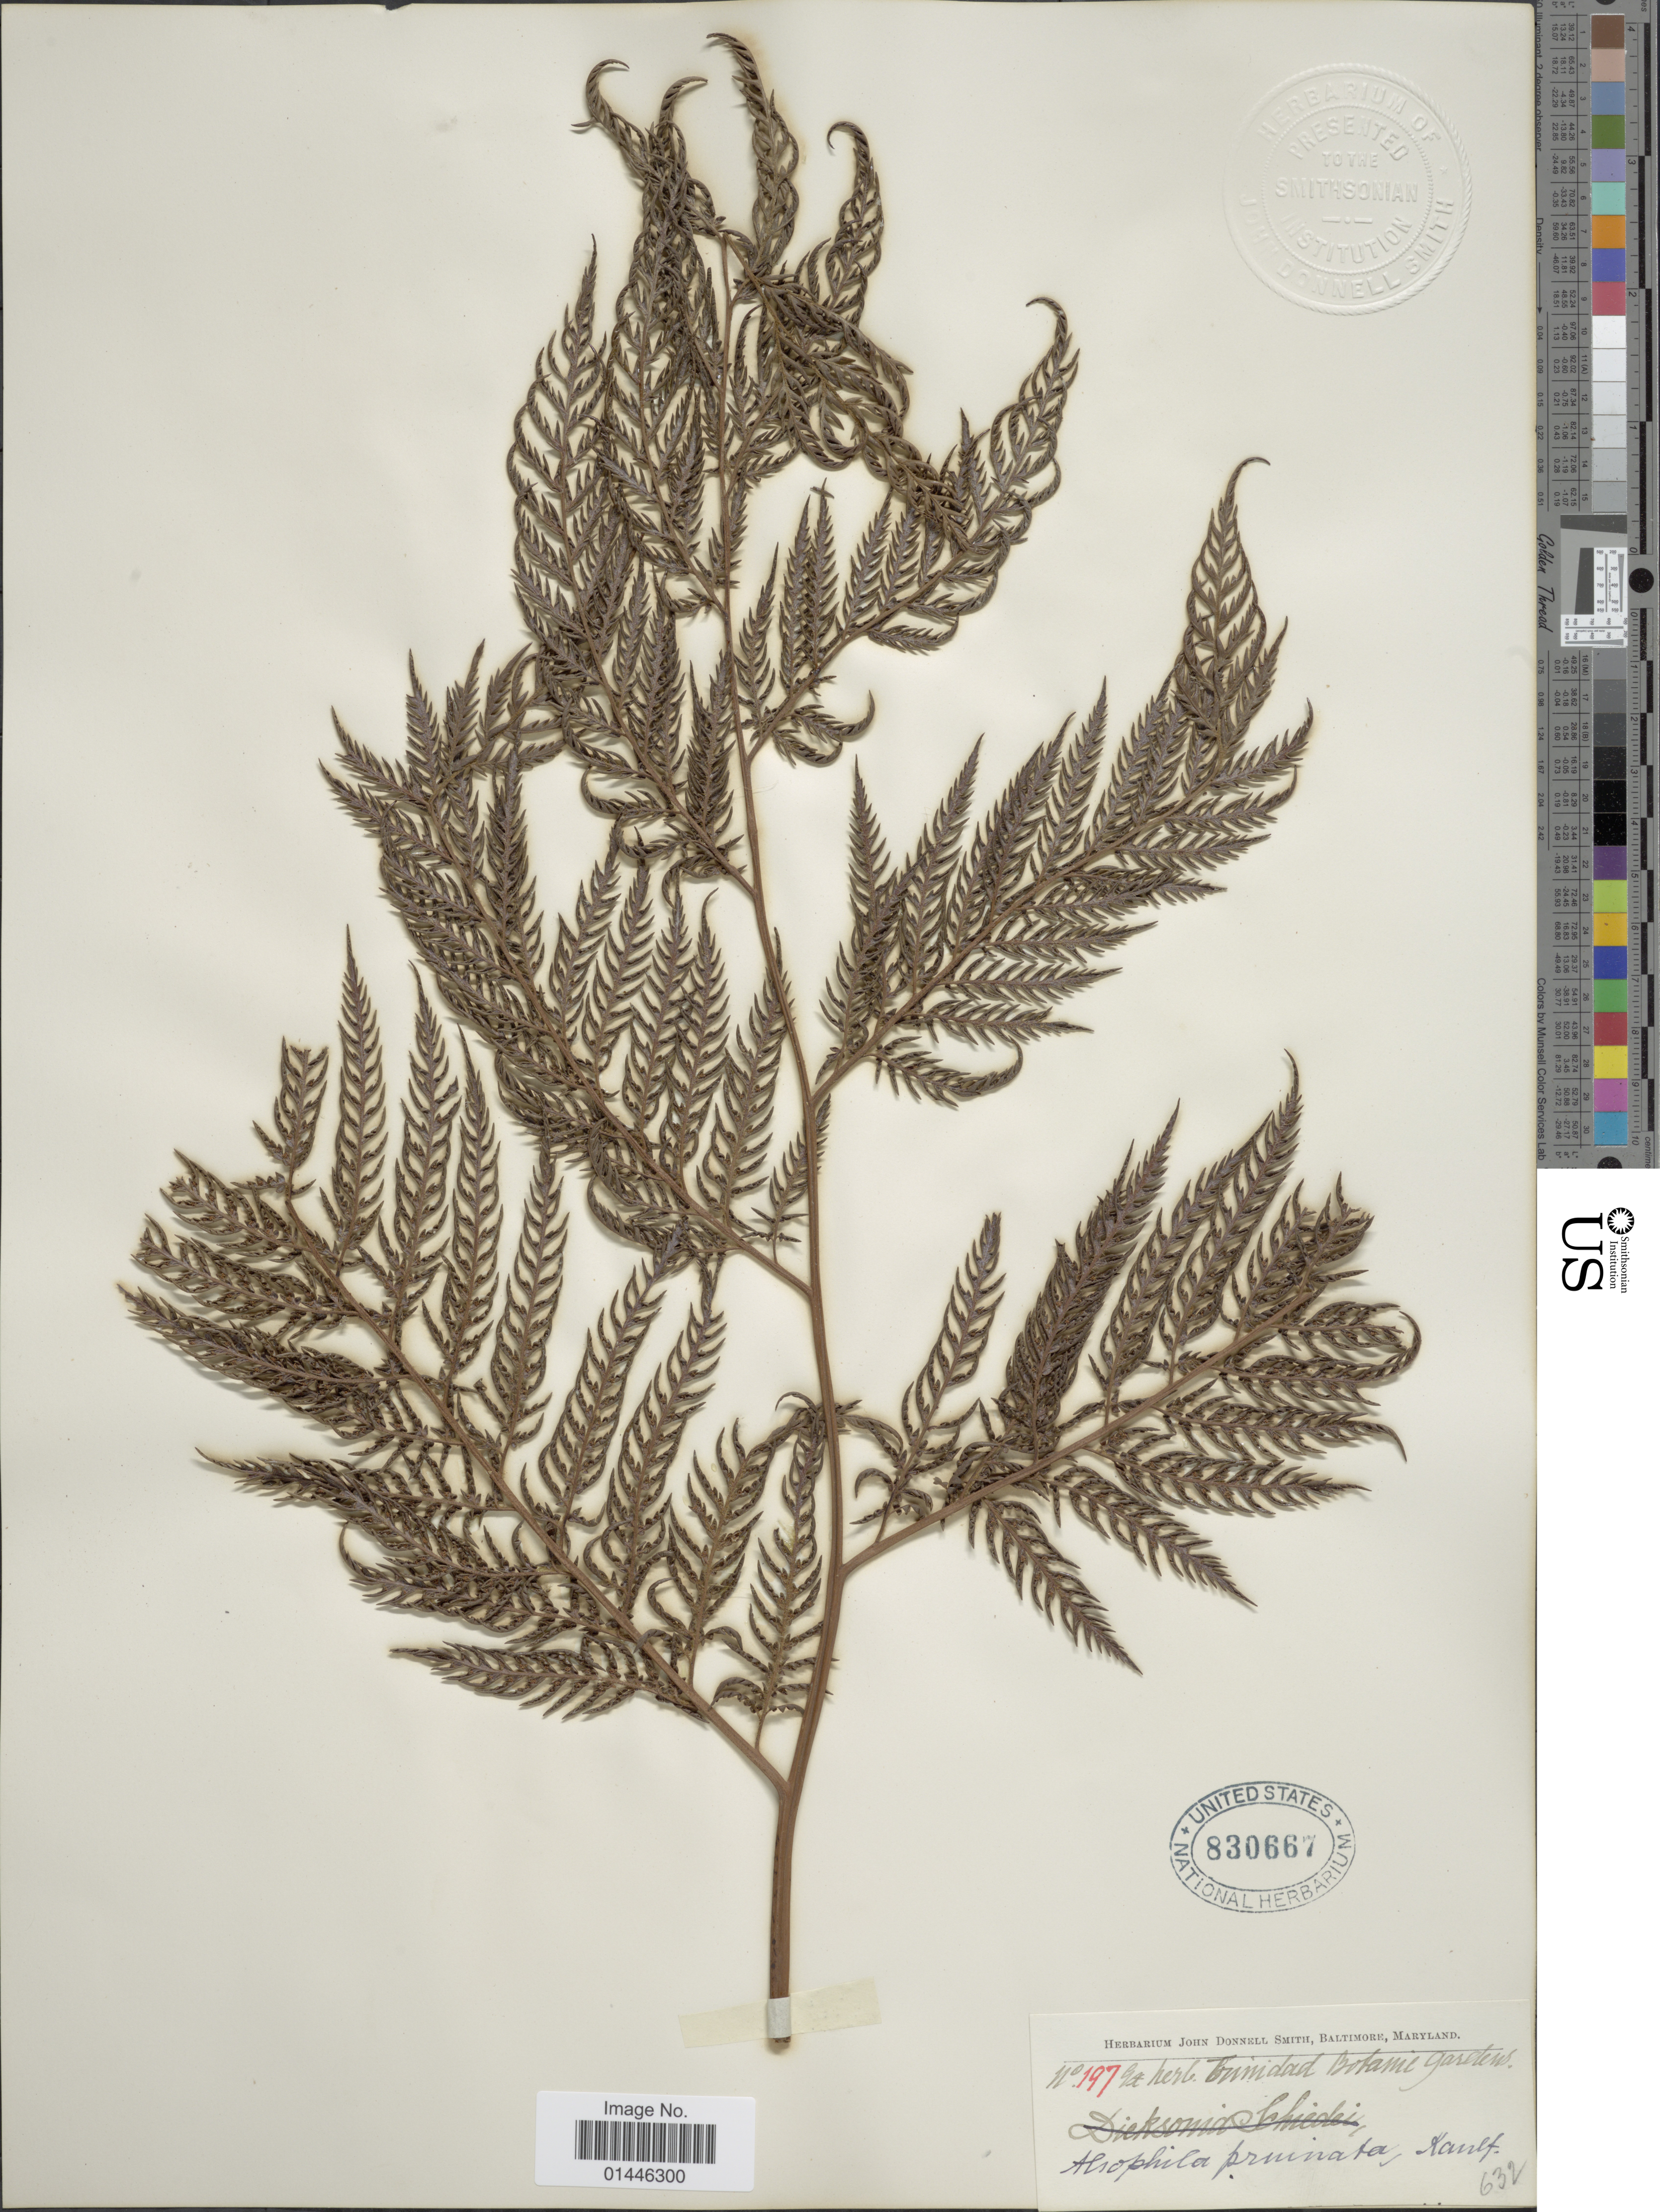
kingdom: Plantae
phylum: Tracheophyta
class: Polypodiopsida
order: Cyatheales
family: Dicksoniaceae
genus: Lophosoria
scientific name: Lophosoria quadripinnata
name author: (J.F. Gmel.) C. Chr.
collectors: ex herb. Bot. Gard. Trinidad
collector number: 197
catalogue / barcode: US 830667